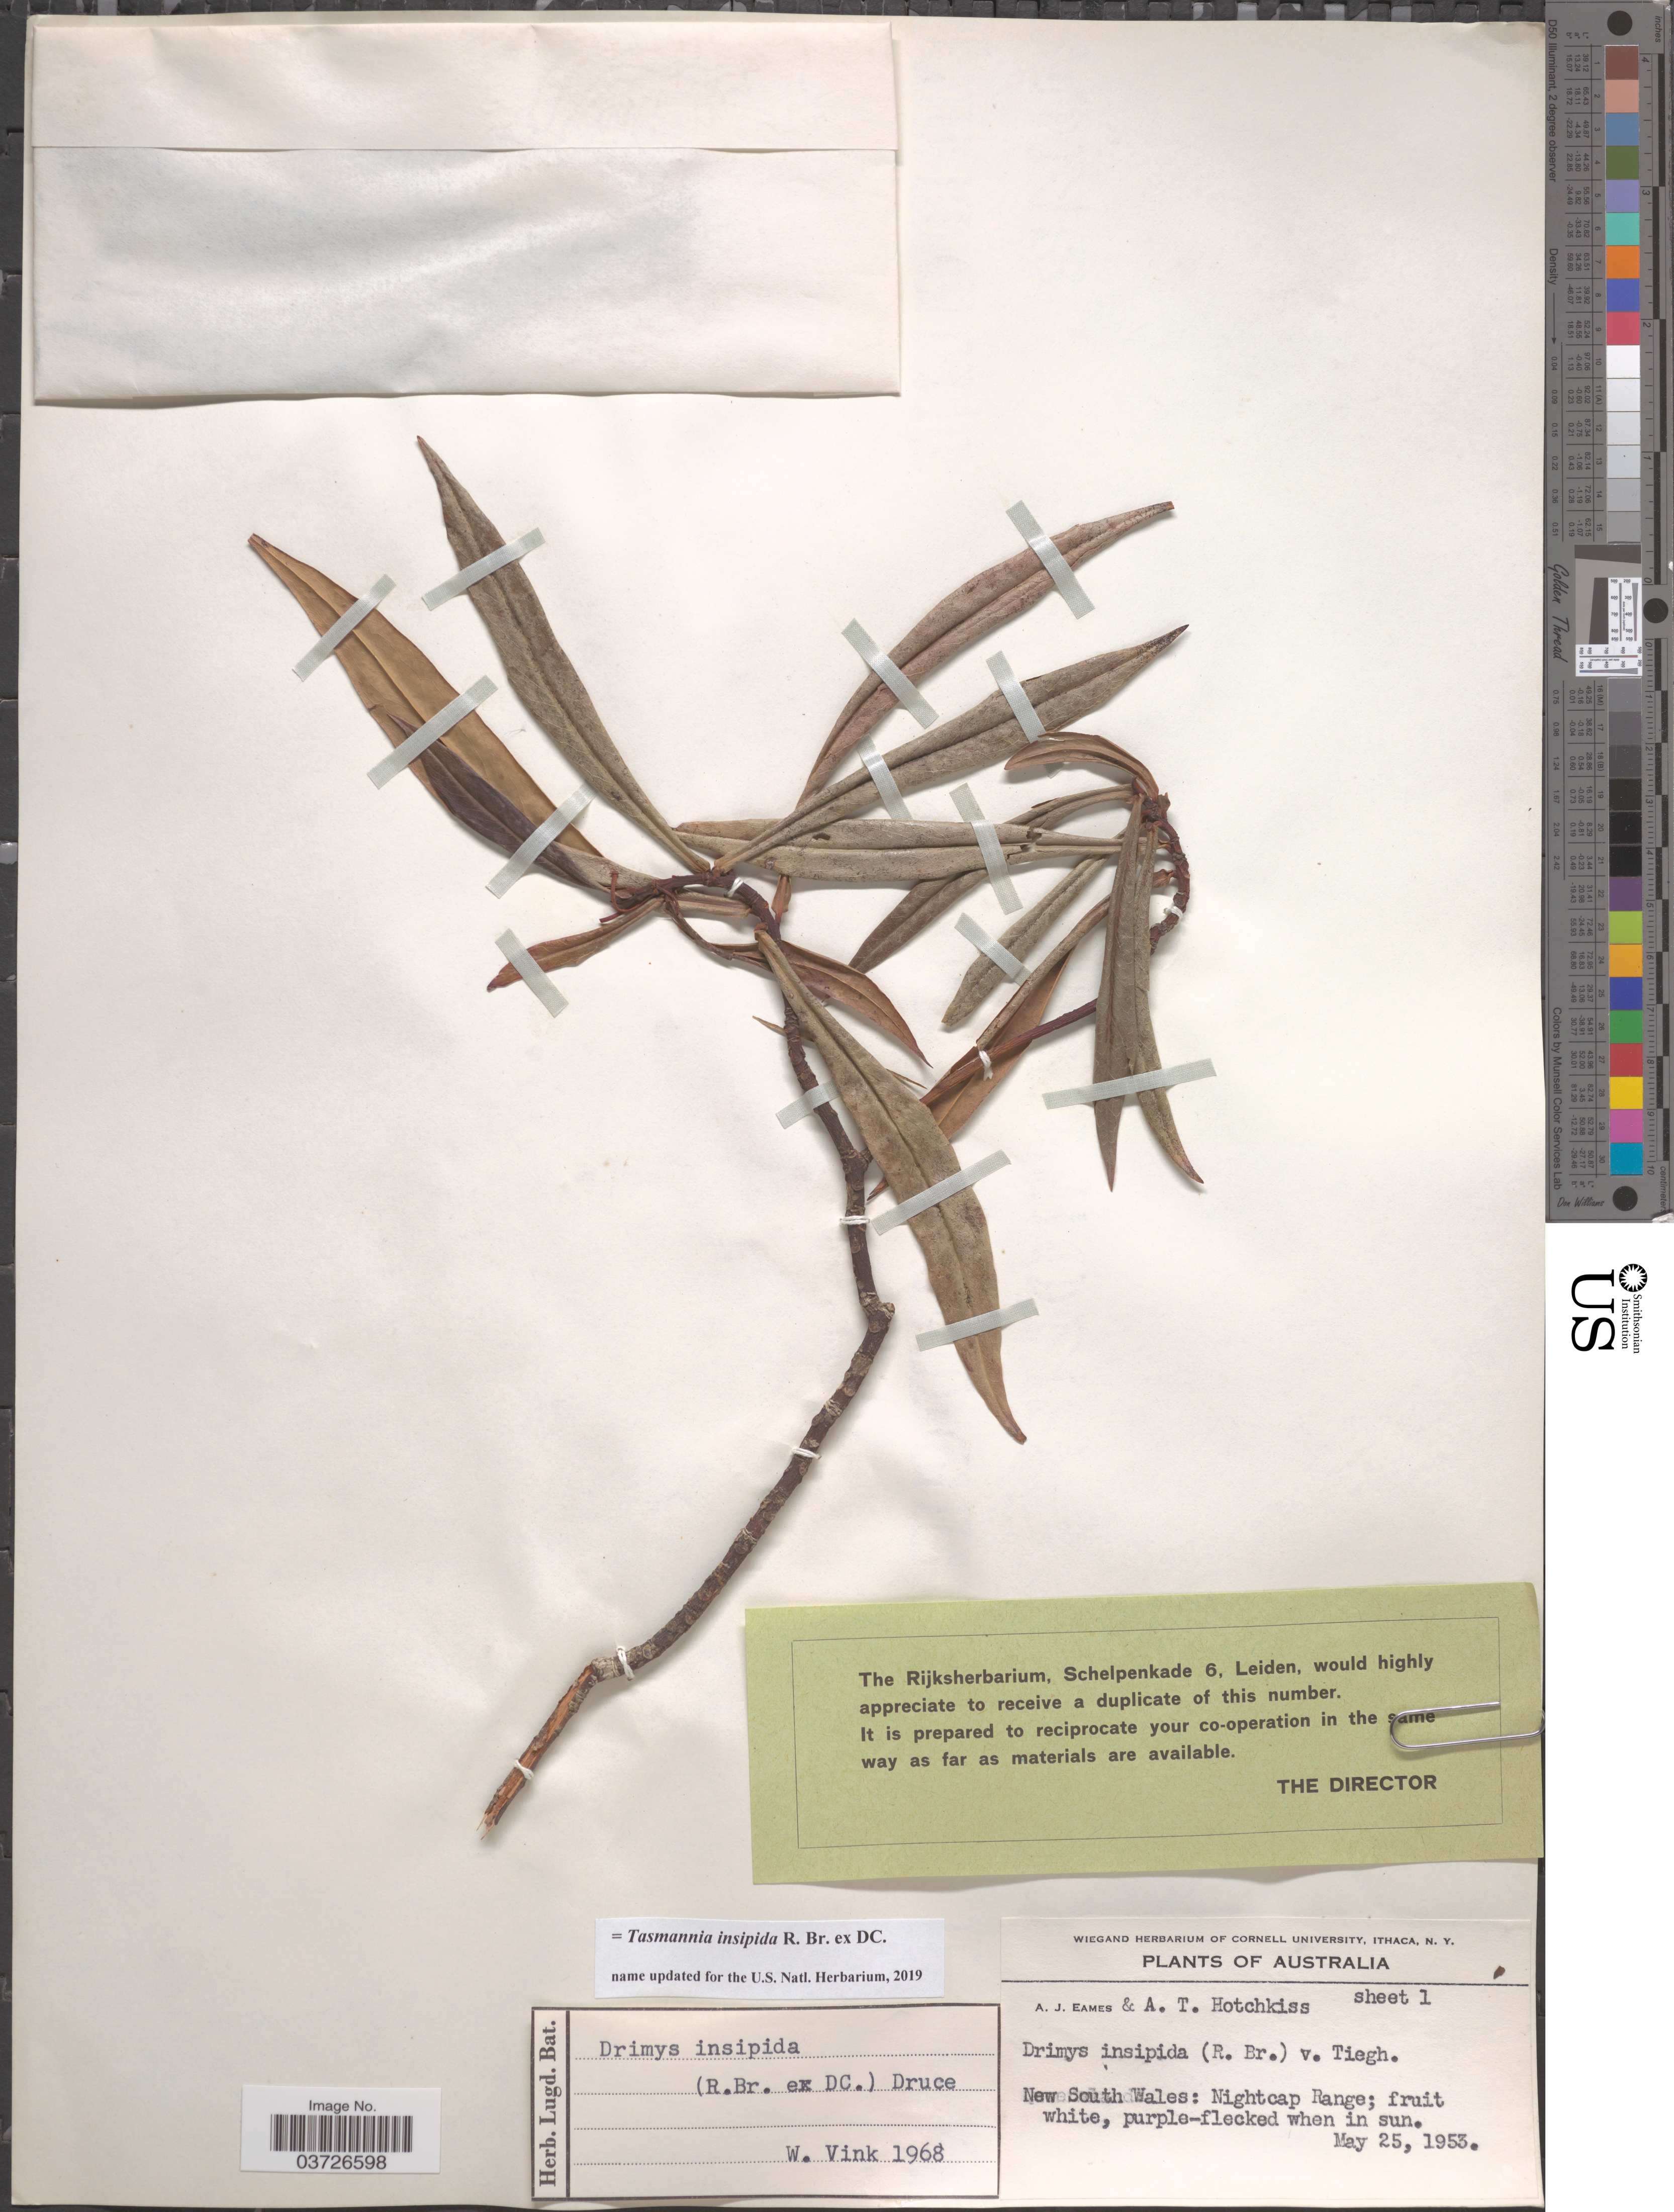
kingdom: Plantae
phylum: Tracheophyta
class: Magnoliopsida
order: Canellales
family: Winteraceae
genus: Tasmannia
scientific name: Tasmannia insipida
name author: R. Br. ex DC.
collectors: A. J. Eames & A. Hotchkiss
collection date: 1953-05-25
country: Australia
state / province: New South Wales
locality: Nightcap Range.